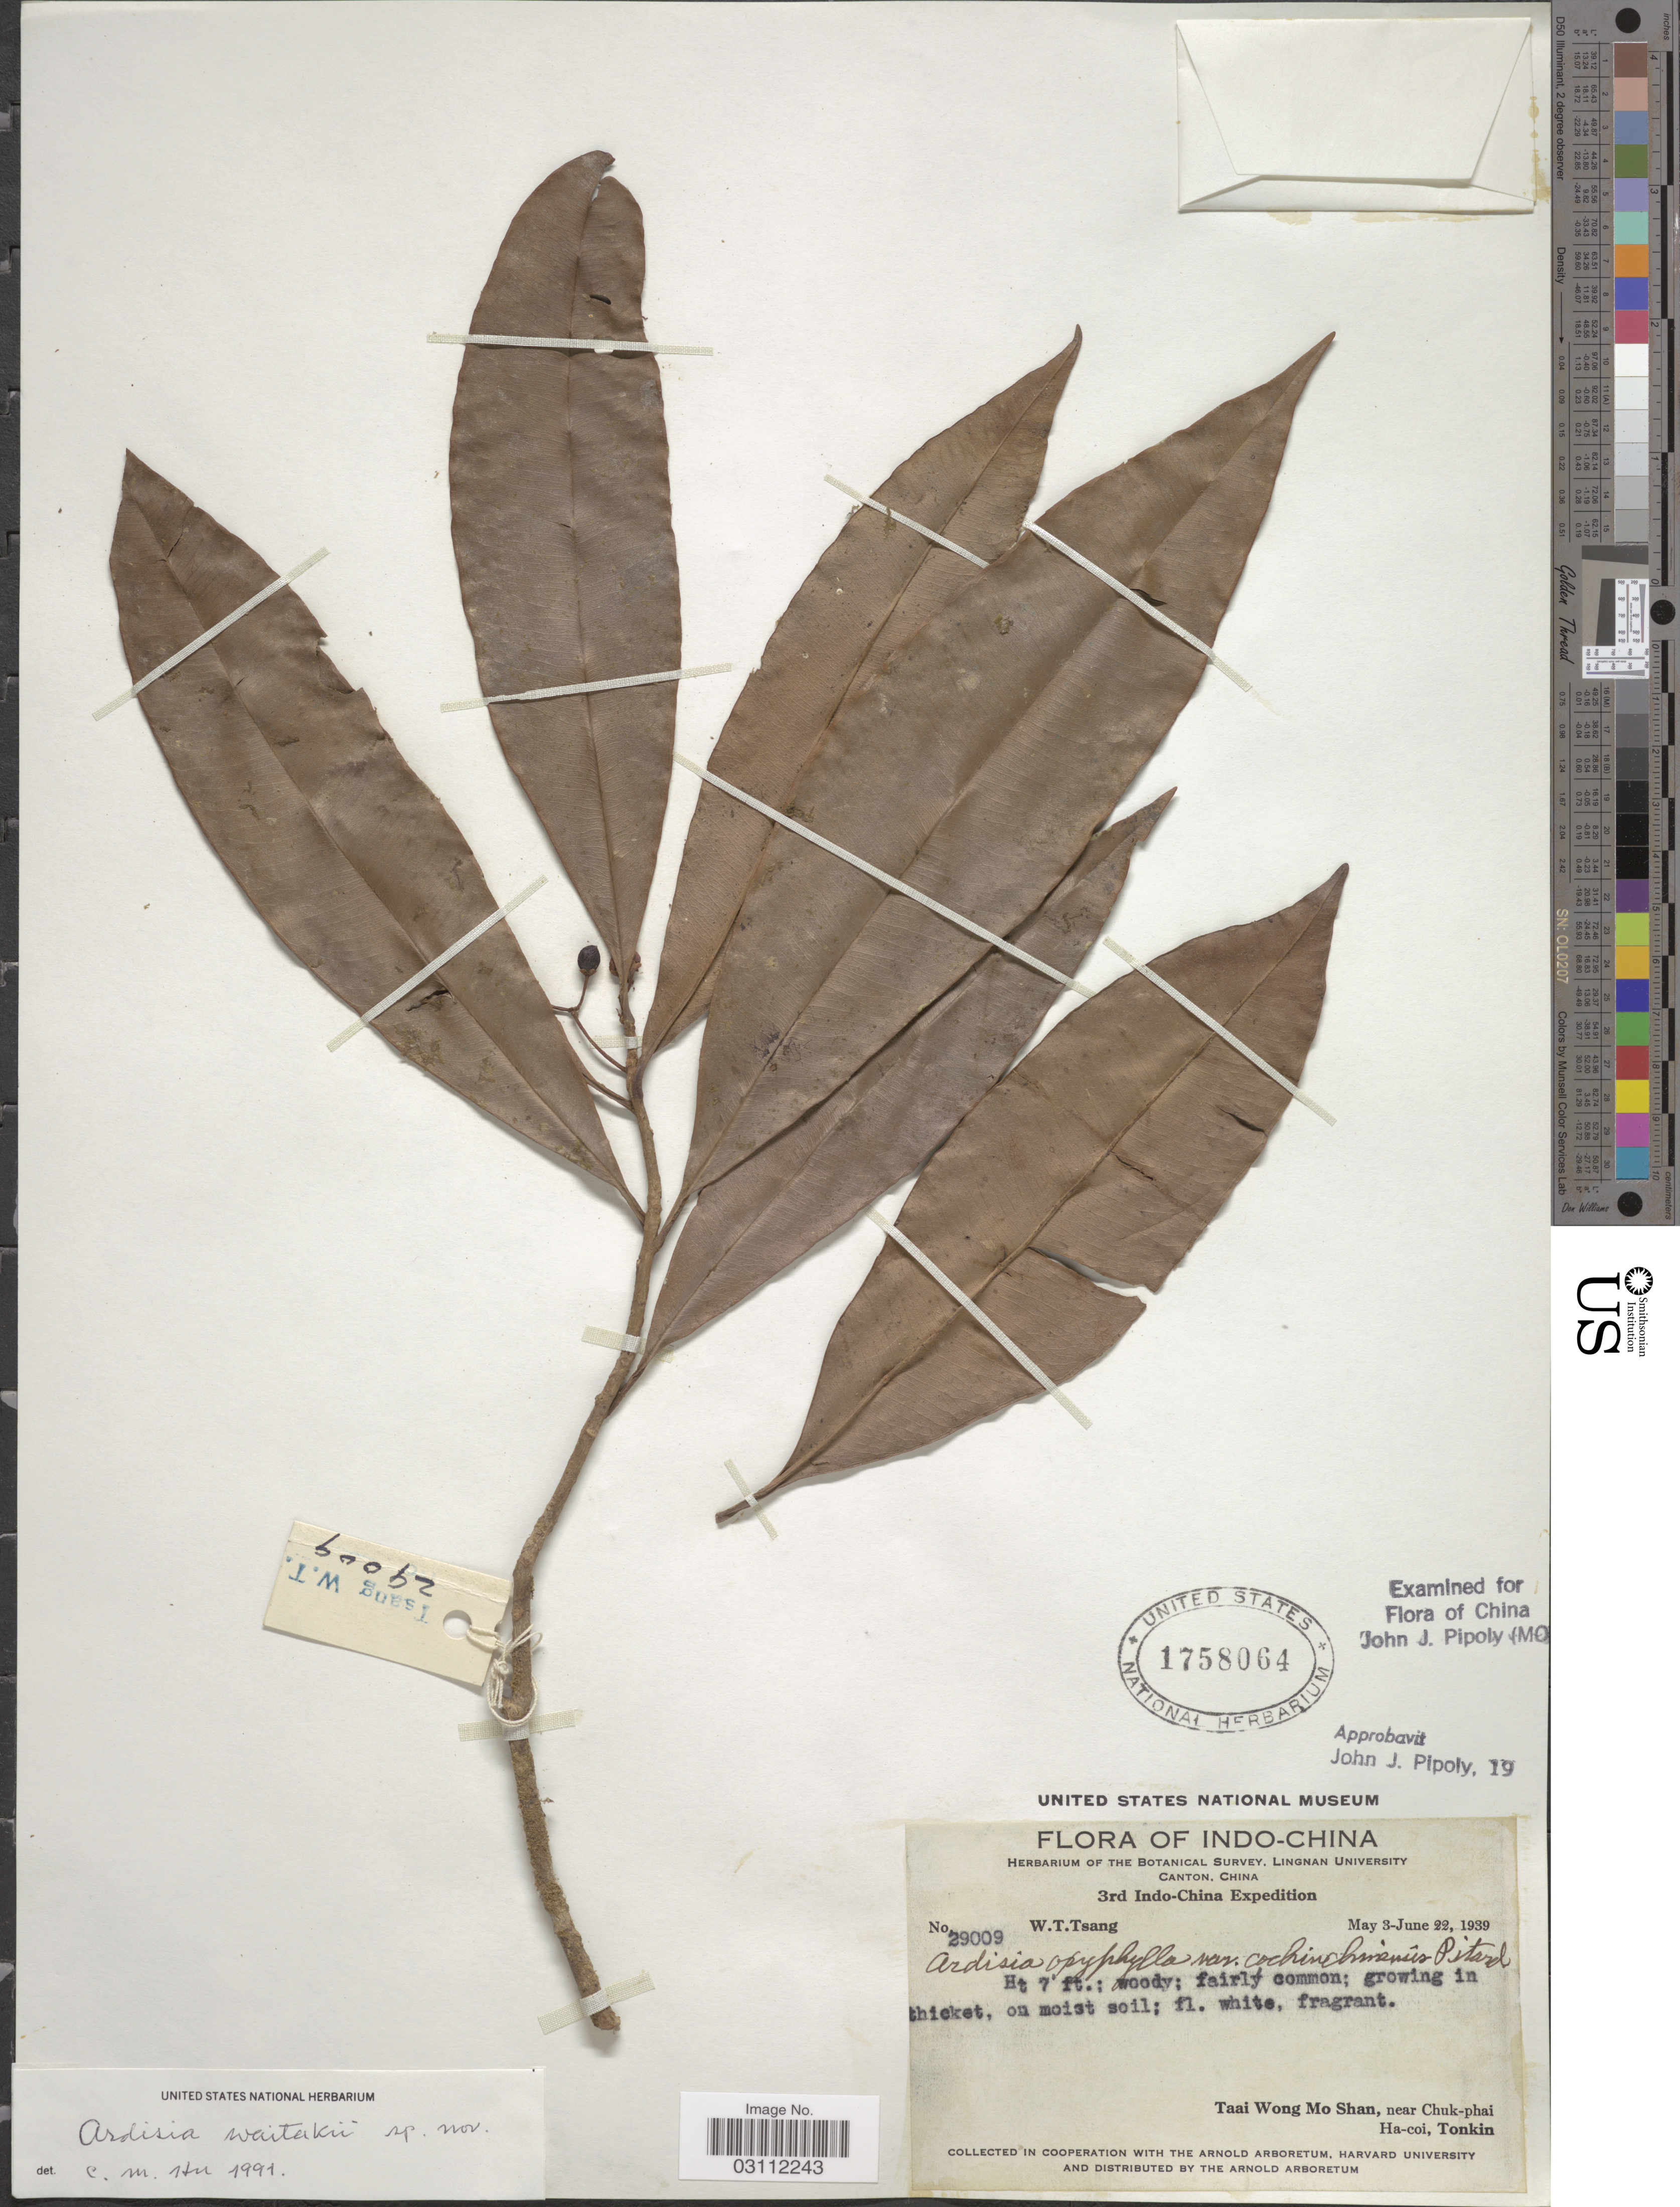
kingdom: Plantae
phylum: Tracheophyta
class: Magnoliopsida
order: Ericales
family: Primulaceae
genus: Ardisia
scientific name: Ardisia waitakii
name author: C.M. Hu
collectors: W. T. Tsang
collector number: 29009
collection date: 1939-05-03/1939-06-22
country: Vietnam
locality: Indo-China. Taai Wong Mo Shan, near Chuk-phai. Ha-coi, Tonkin.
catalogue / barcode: US 1758064